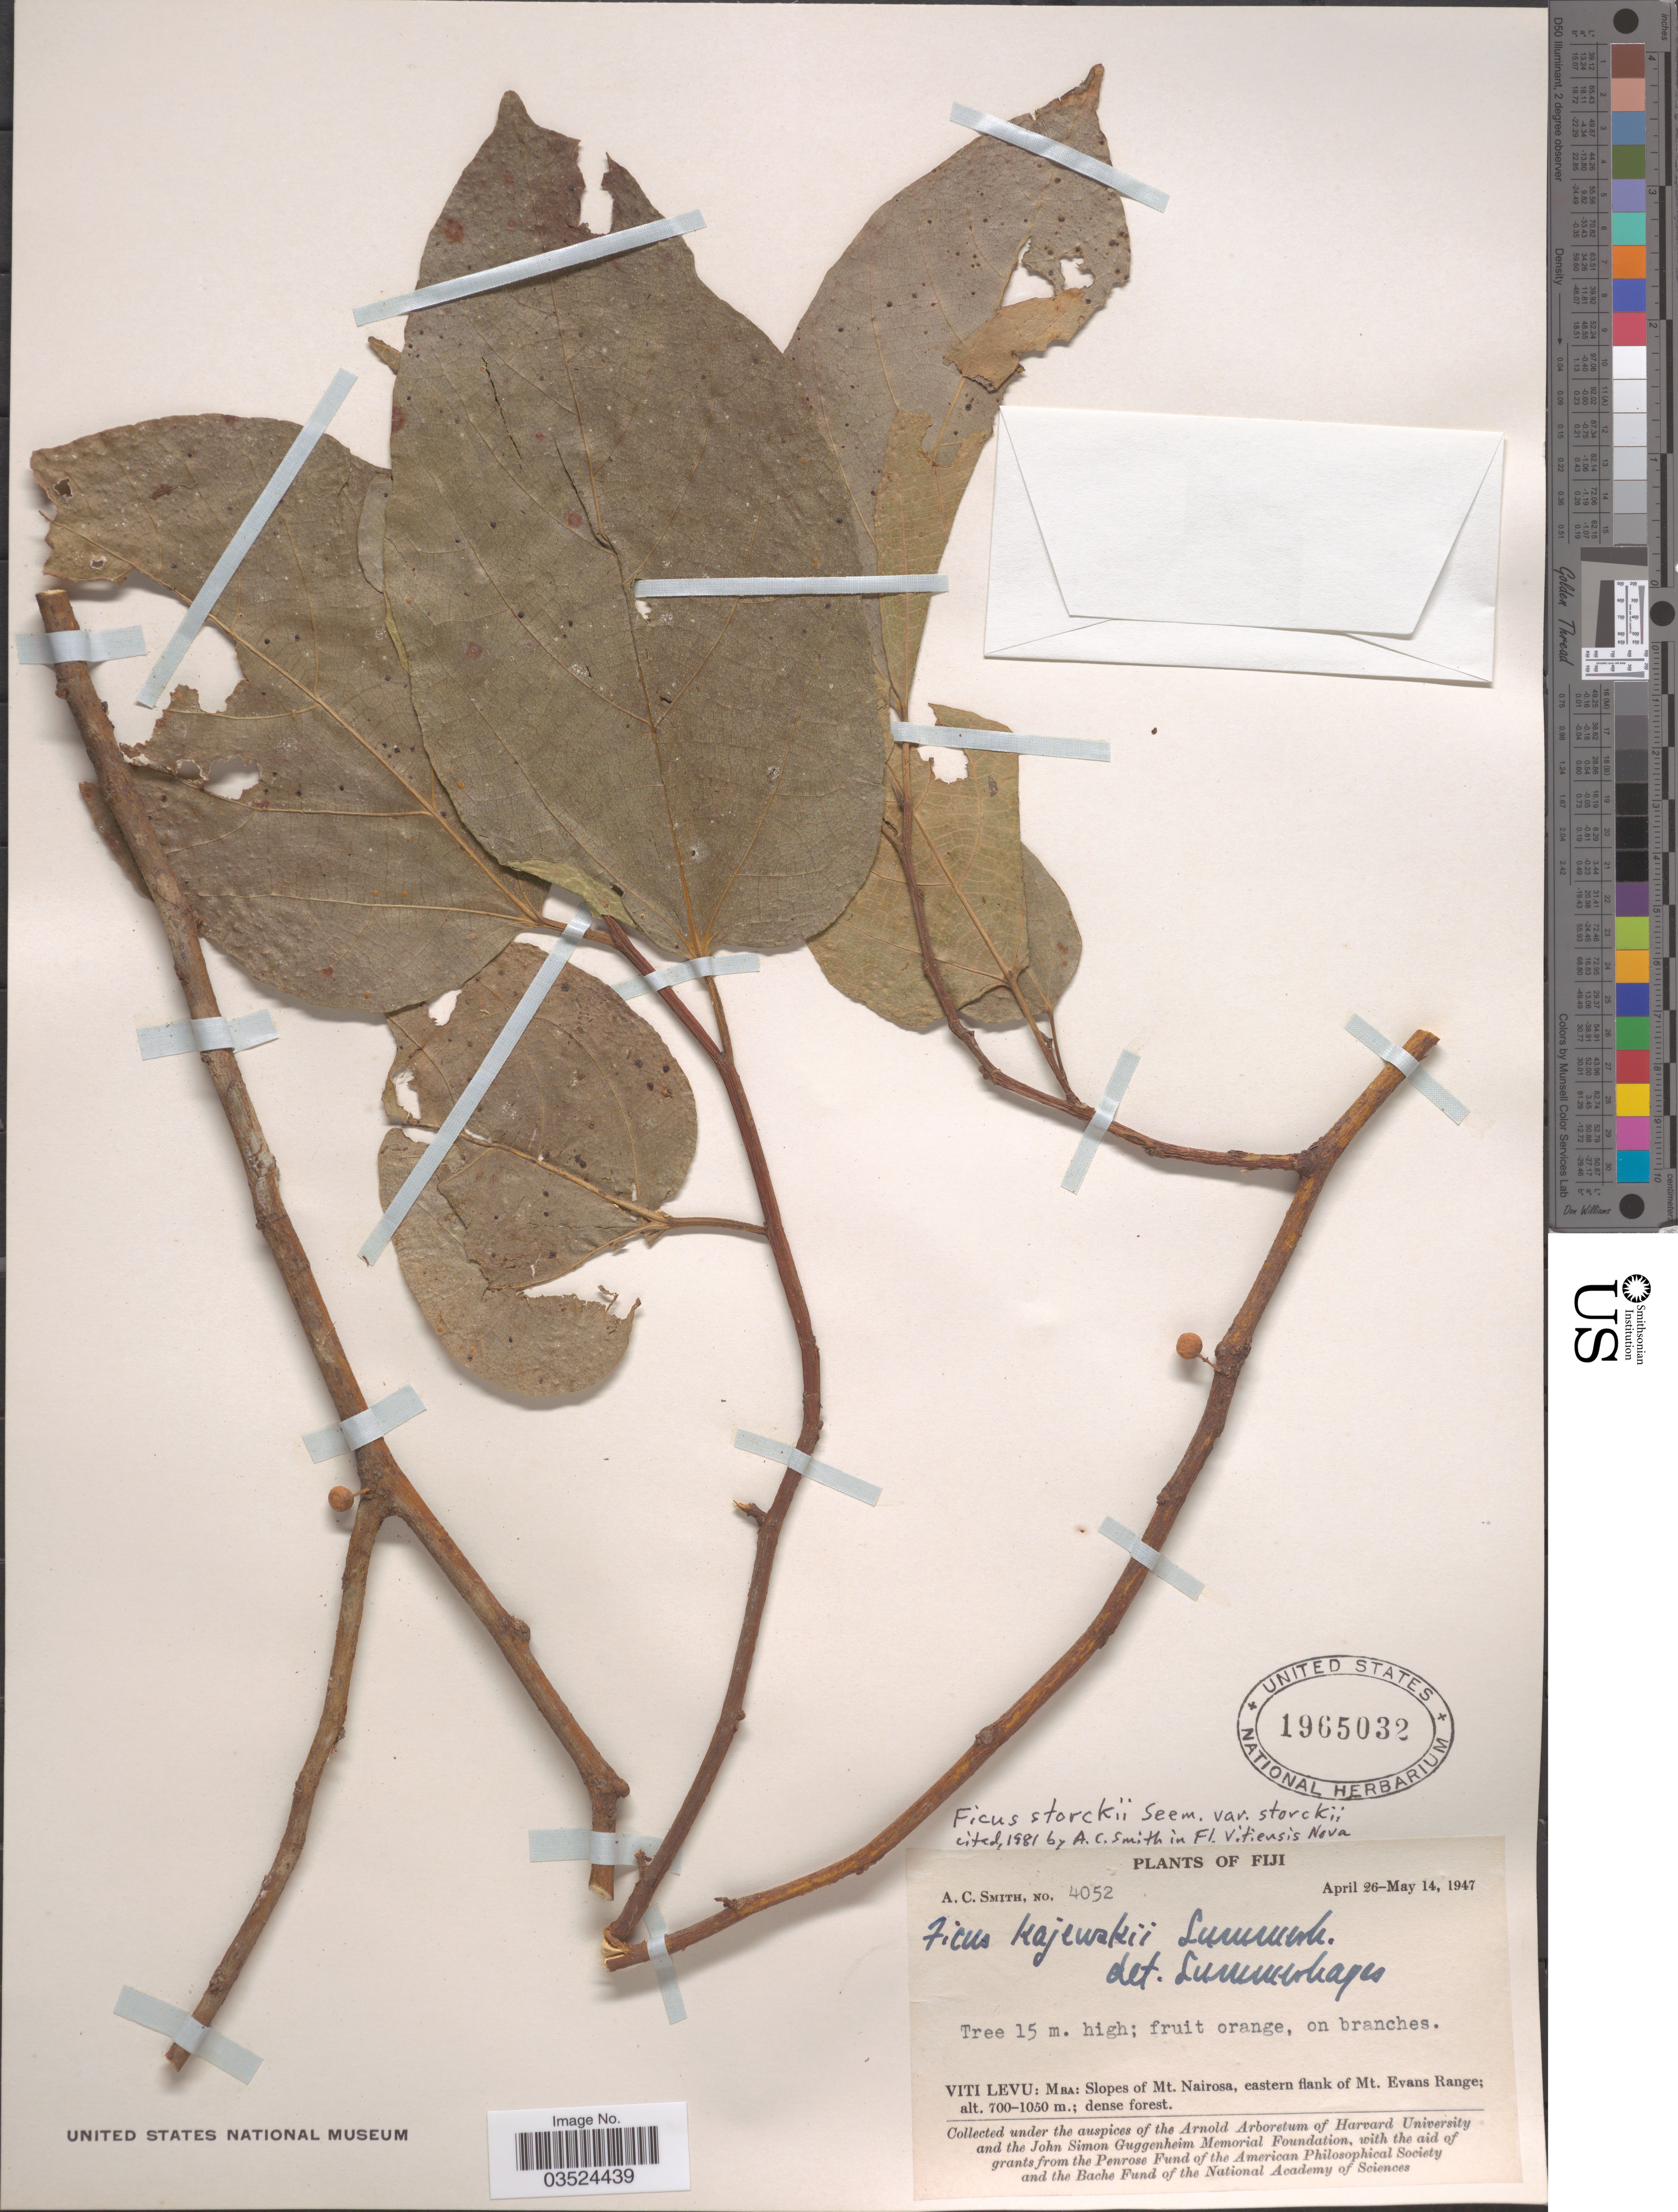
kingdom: Plantae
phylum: Tracheophyta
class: Magnoliopsida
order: Rosales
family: Moraceae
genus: Ficus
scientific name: Ficus storckii var. storckii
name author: Seem.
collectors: A. C. Smith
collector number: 4052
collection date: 1947-04-26/1947-05-14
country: Fiji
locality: Viti Levu: Mba: Slopes of Mt. Nairosa, eastern flank of Mt. Evans Range.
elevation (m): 700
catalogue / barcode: US 1965032